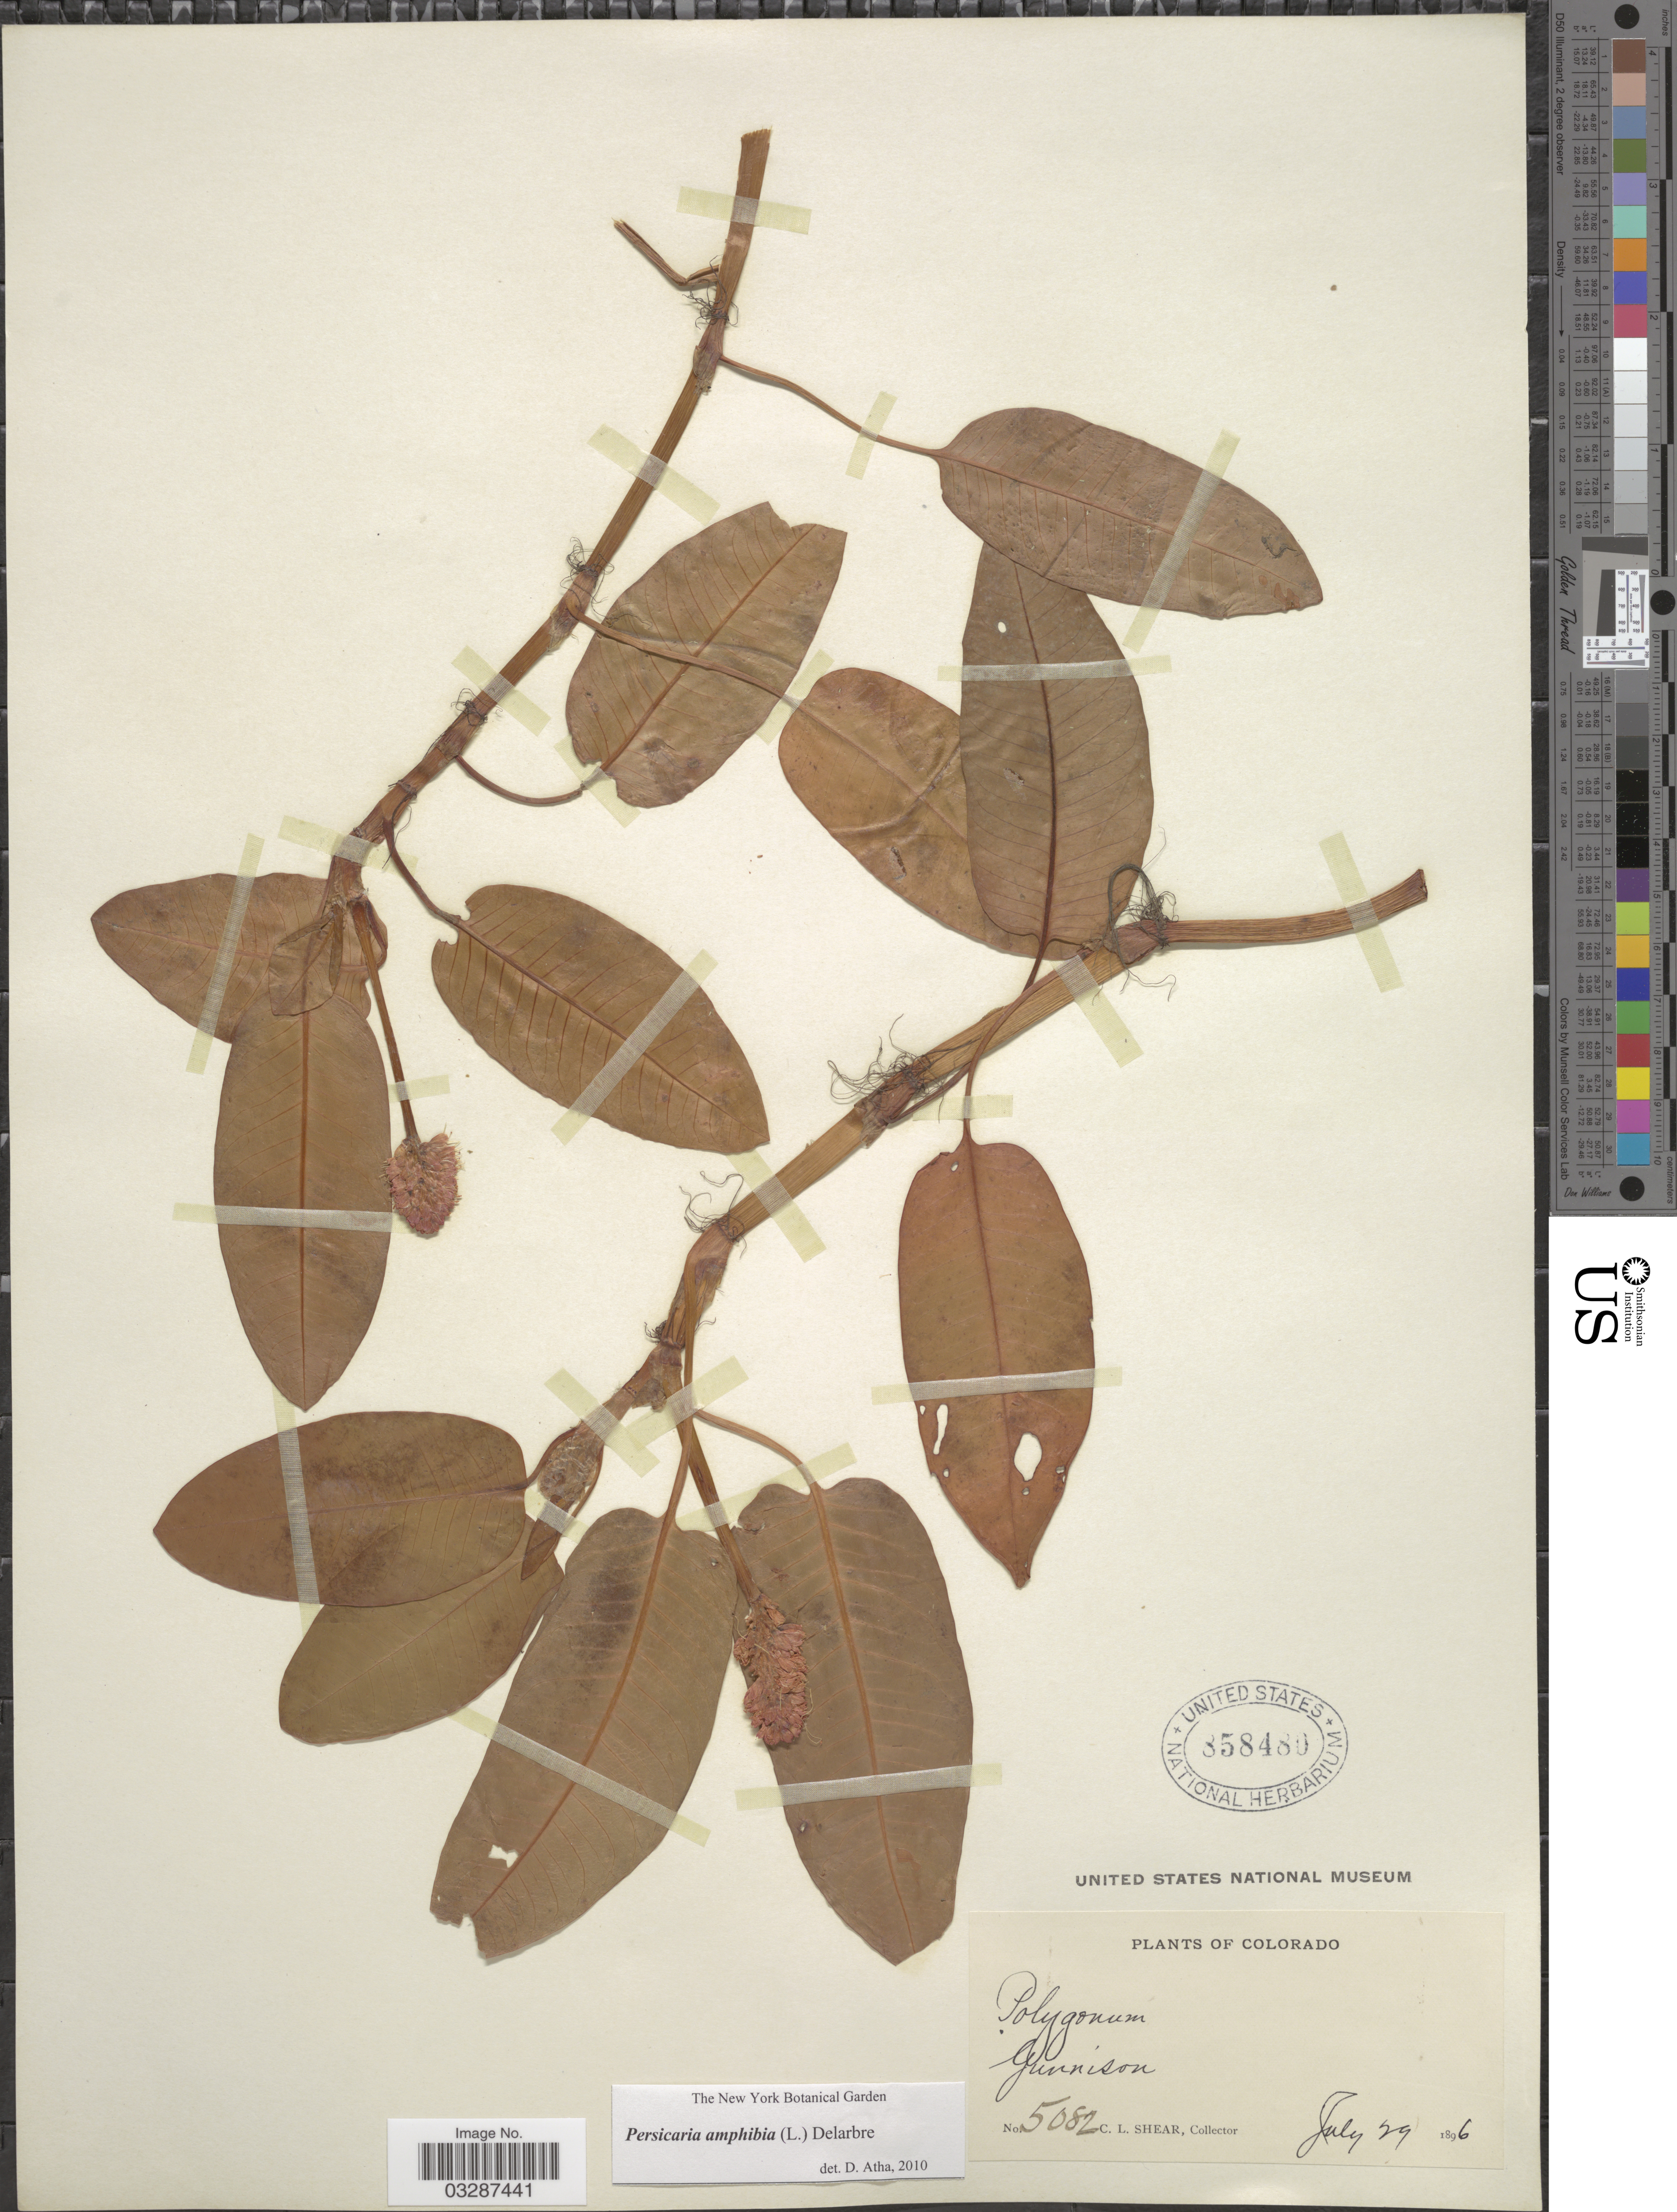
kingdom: Plantae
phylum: Tracheophyta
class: Magnoliopsida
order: Caryophyllales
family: Polygonaceae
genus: Persicaria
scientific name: Persicaria amphibia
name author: (L.) Delarbre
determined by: Atha, D. E.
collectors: C. L. Shear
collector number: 5082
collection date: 1896-07-29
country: United States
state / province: Colorado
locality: Gunnison.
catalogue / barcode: US 858480